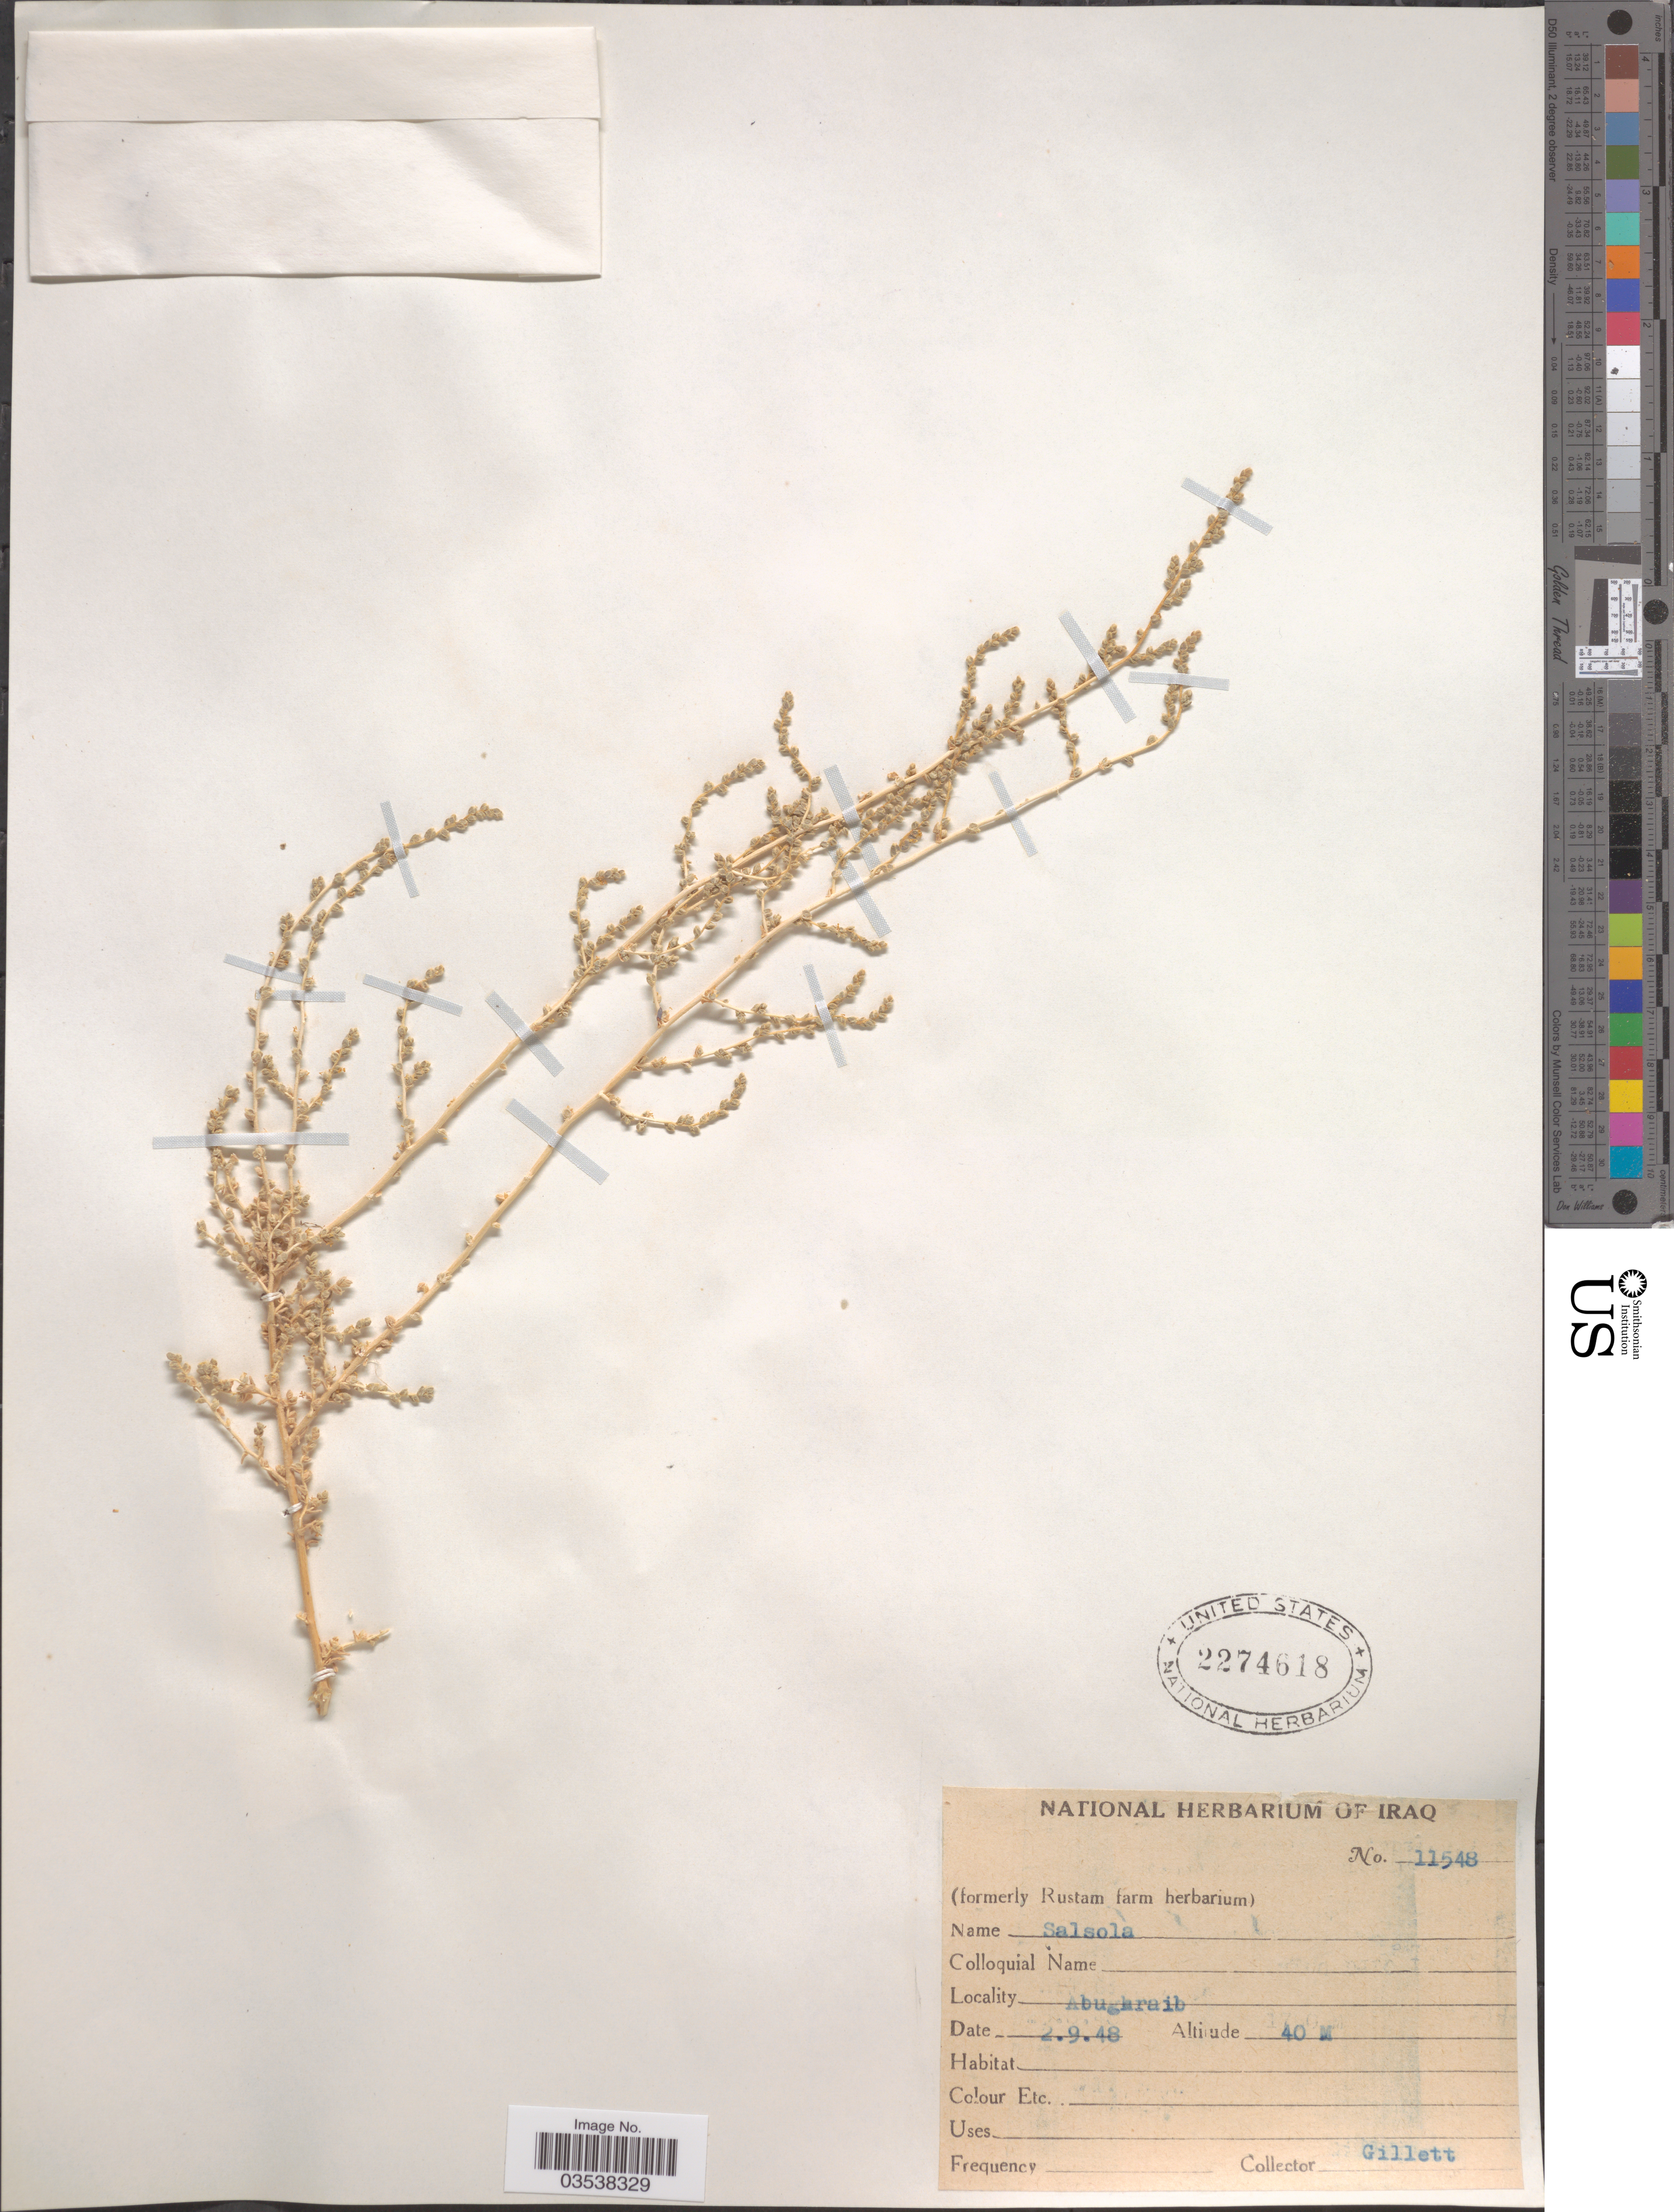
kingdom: Plantae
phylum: Tracheophyta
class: Magnoliopsida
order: Caryophyllales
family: Amaranthaceae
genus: Salsola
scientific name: Salsola sp.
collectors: Gillett, --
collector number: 11548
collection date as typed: Transcribed d/m/y: 2/9/48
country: Iraq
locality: Abughraib.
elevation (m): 40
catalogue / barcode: US 2274618